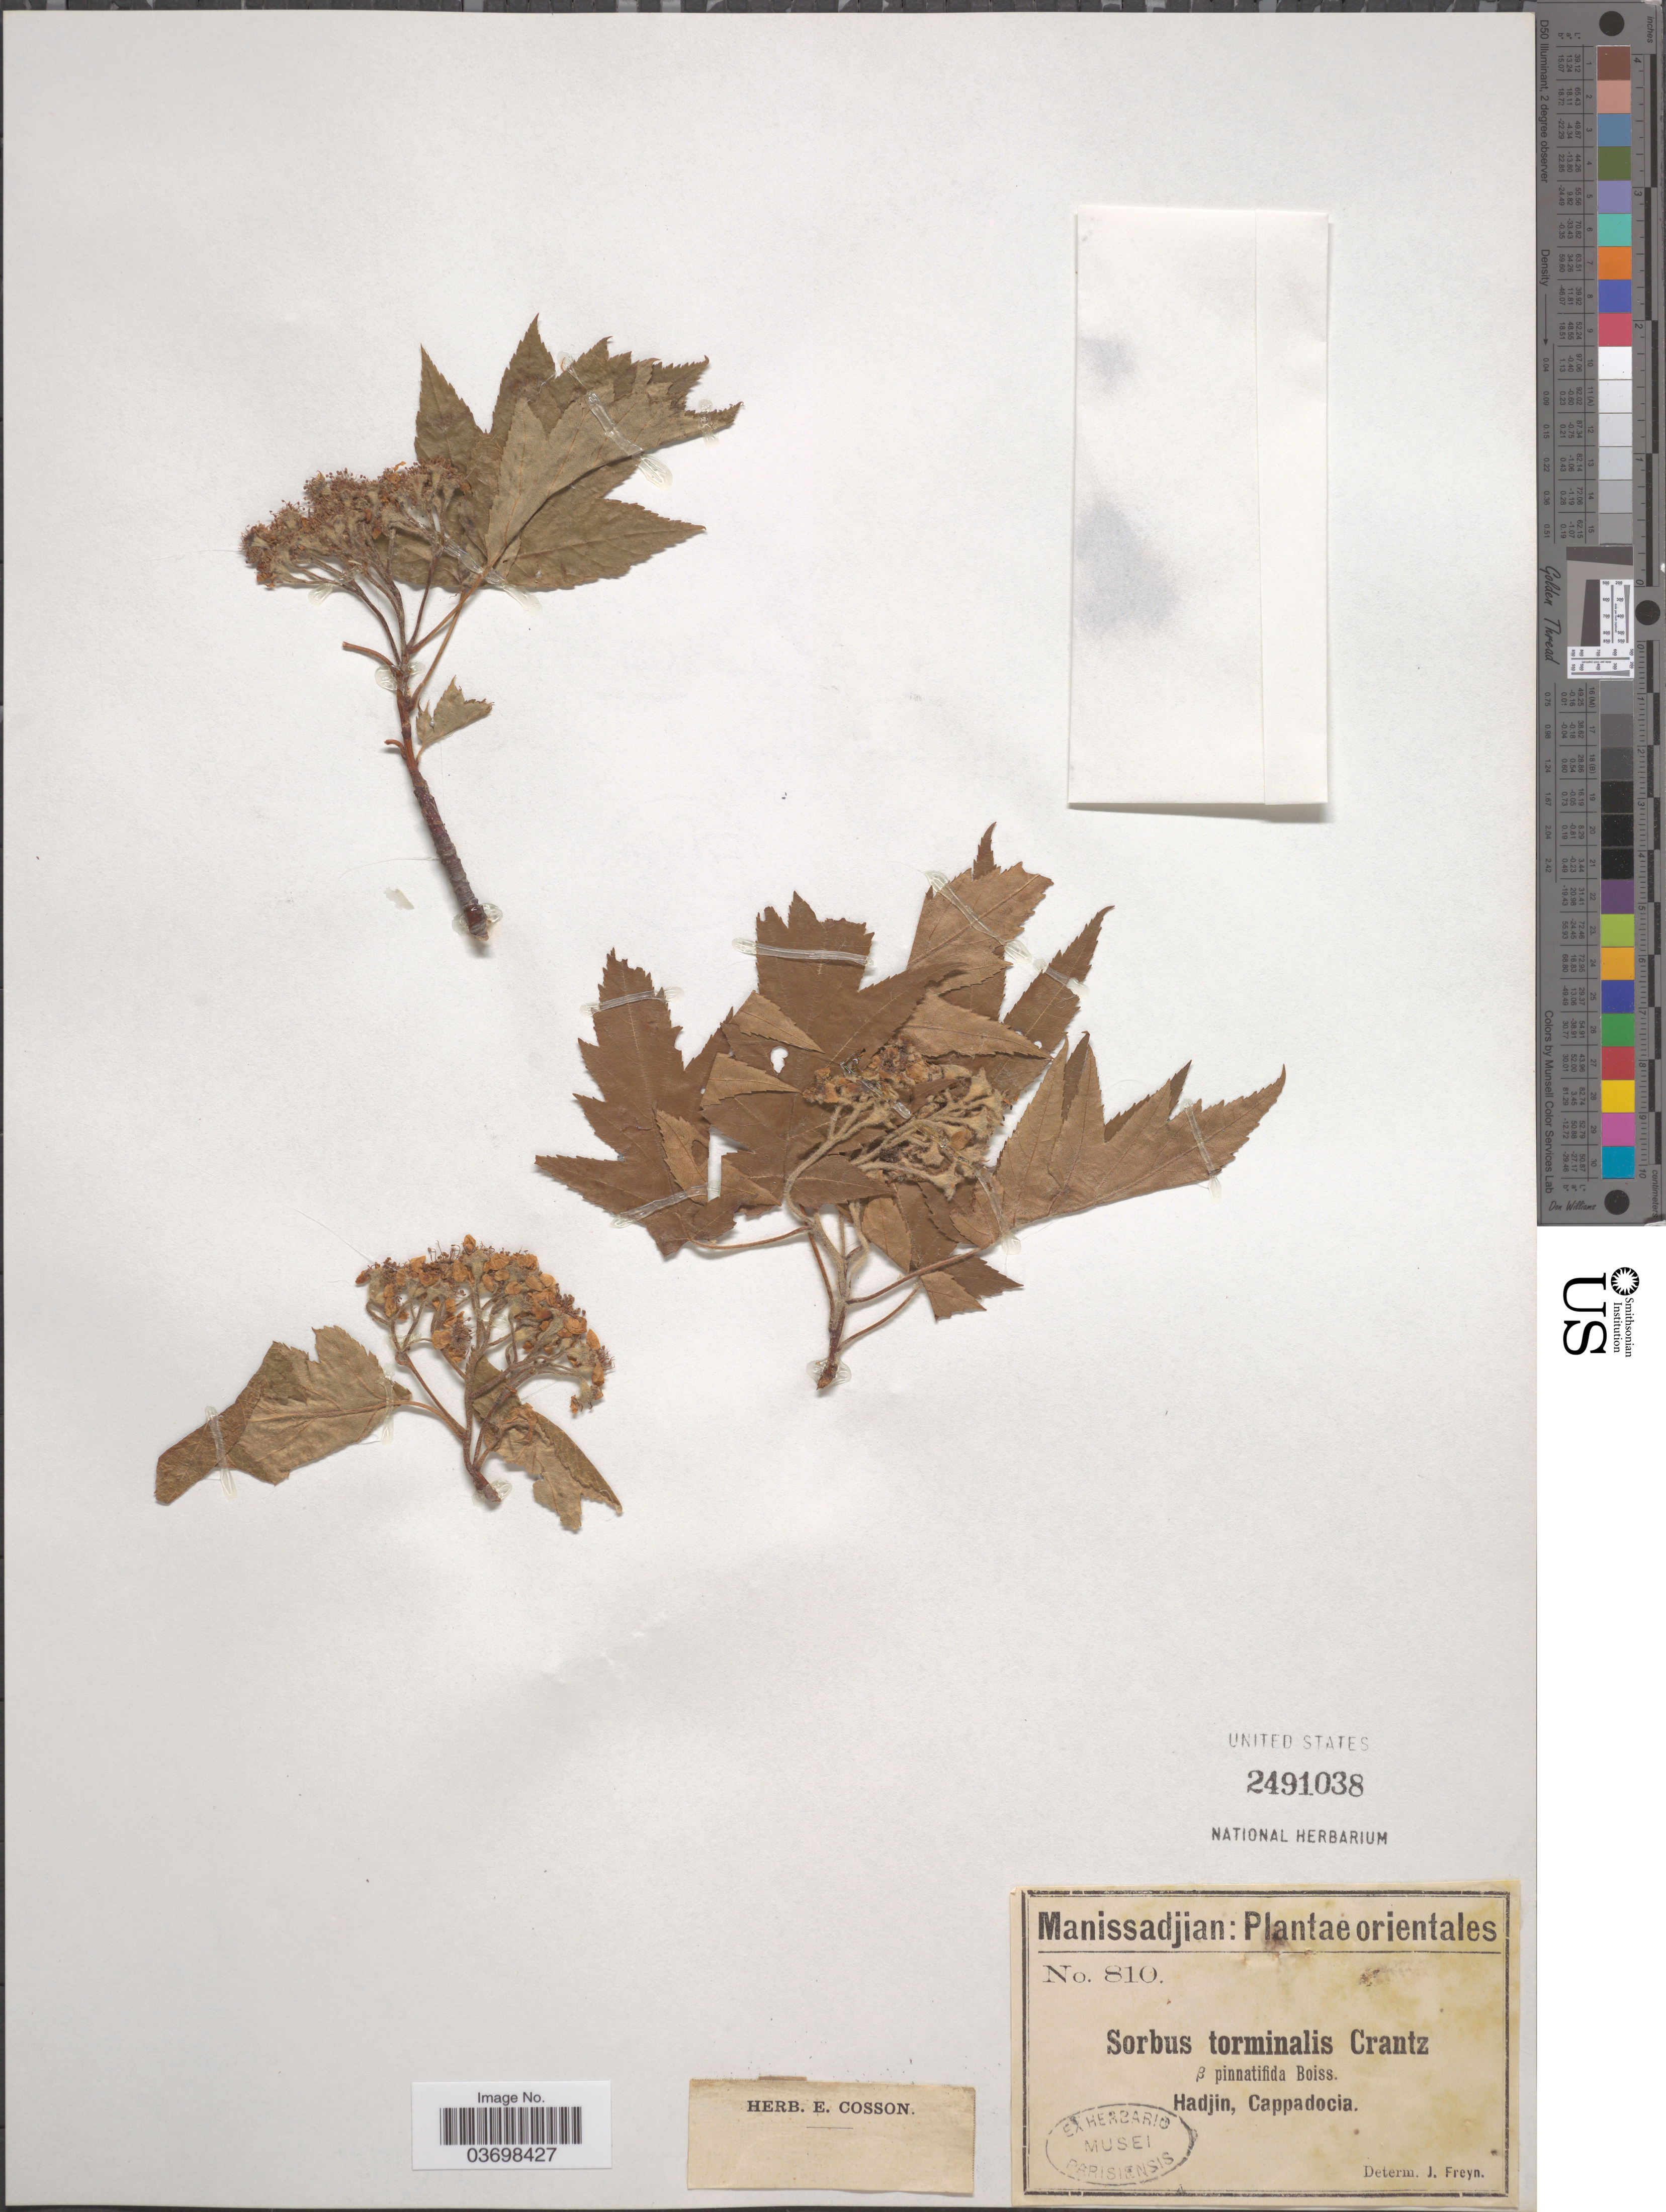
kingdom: Plantae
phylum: Tracheophyta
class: Magnoliopsida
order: Rosales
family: Rosaceae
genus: Torminalis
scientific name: Torminalis glaberrima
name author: (Gand.) Sennikov & Kurtto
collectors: -. Manissadjian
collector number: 810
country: Turkey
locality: Orientales. Hadjin, Cappadocia.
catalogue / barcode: US 2491038